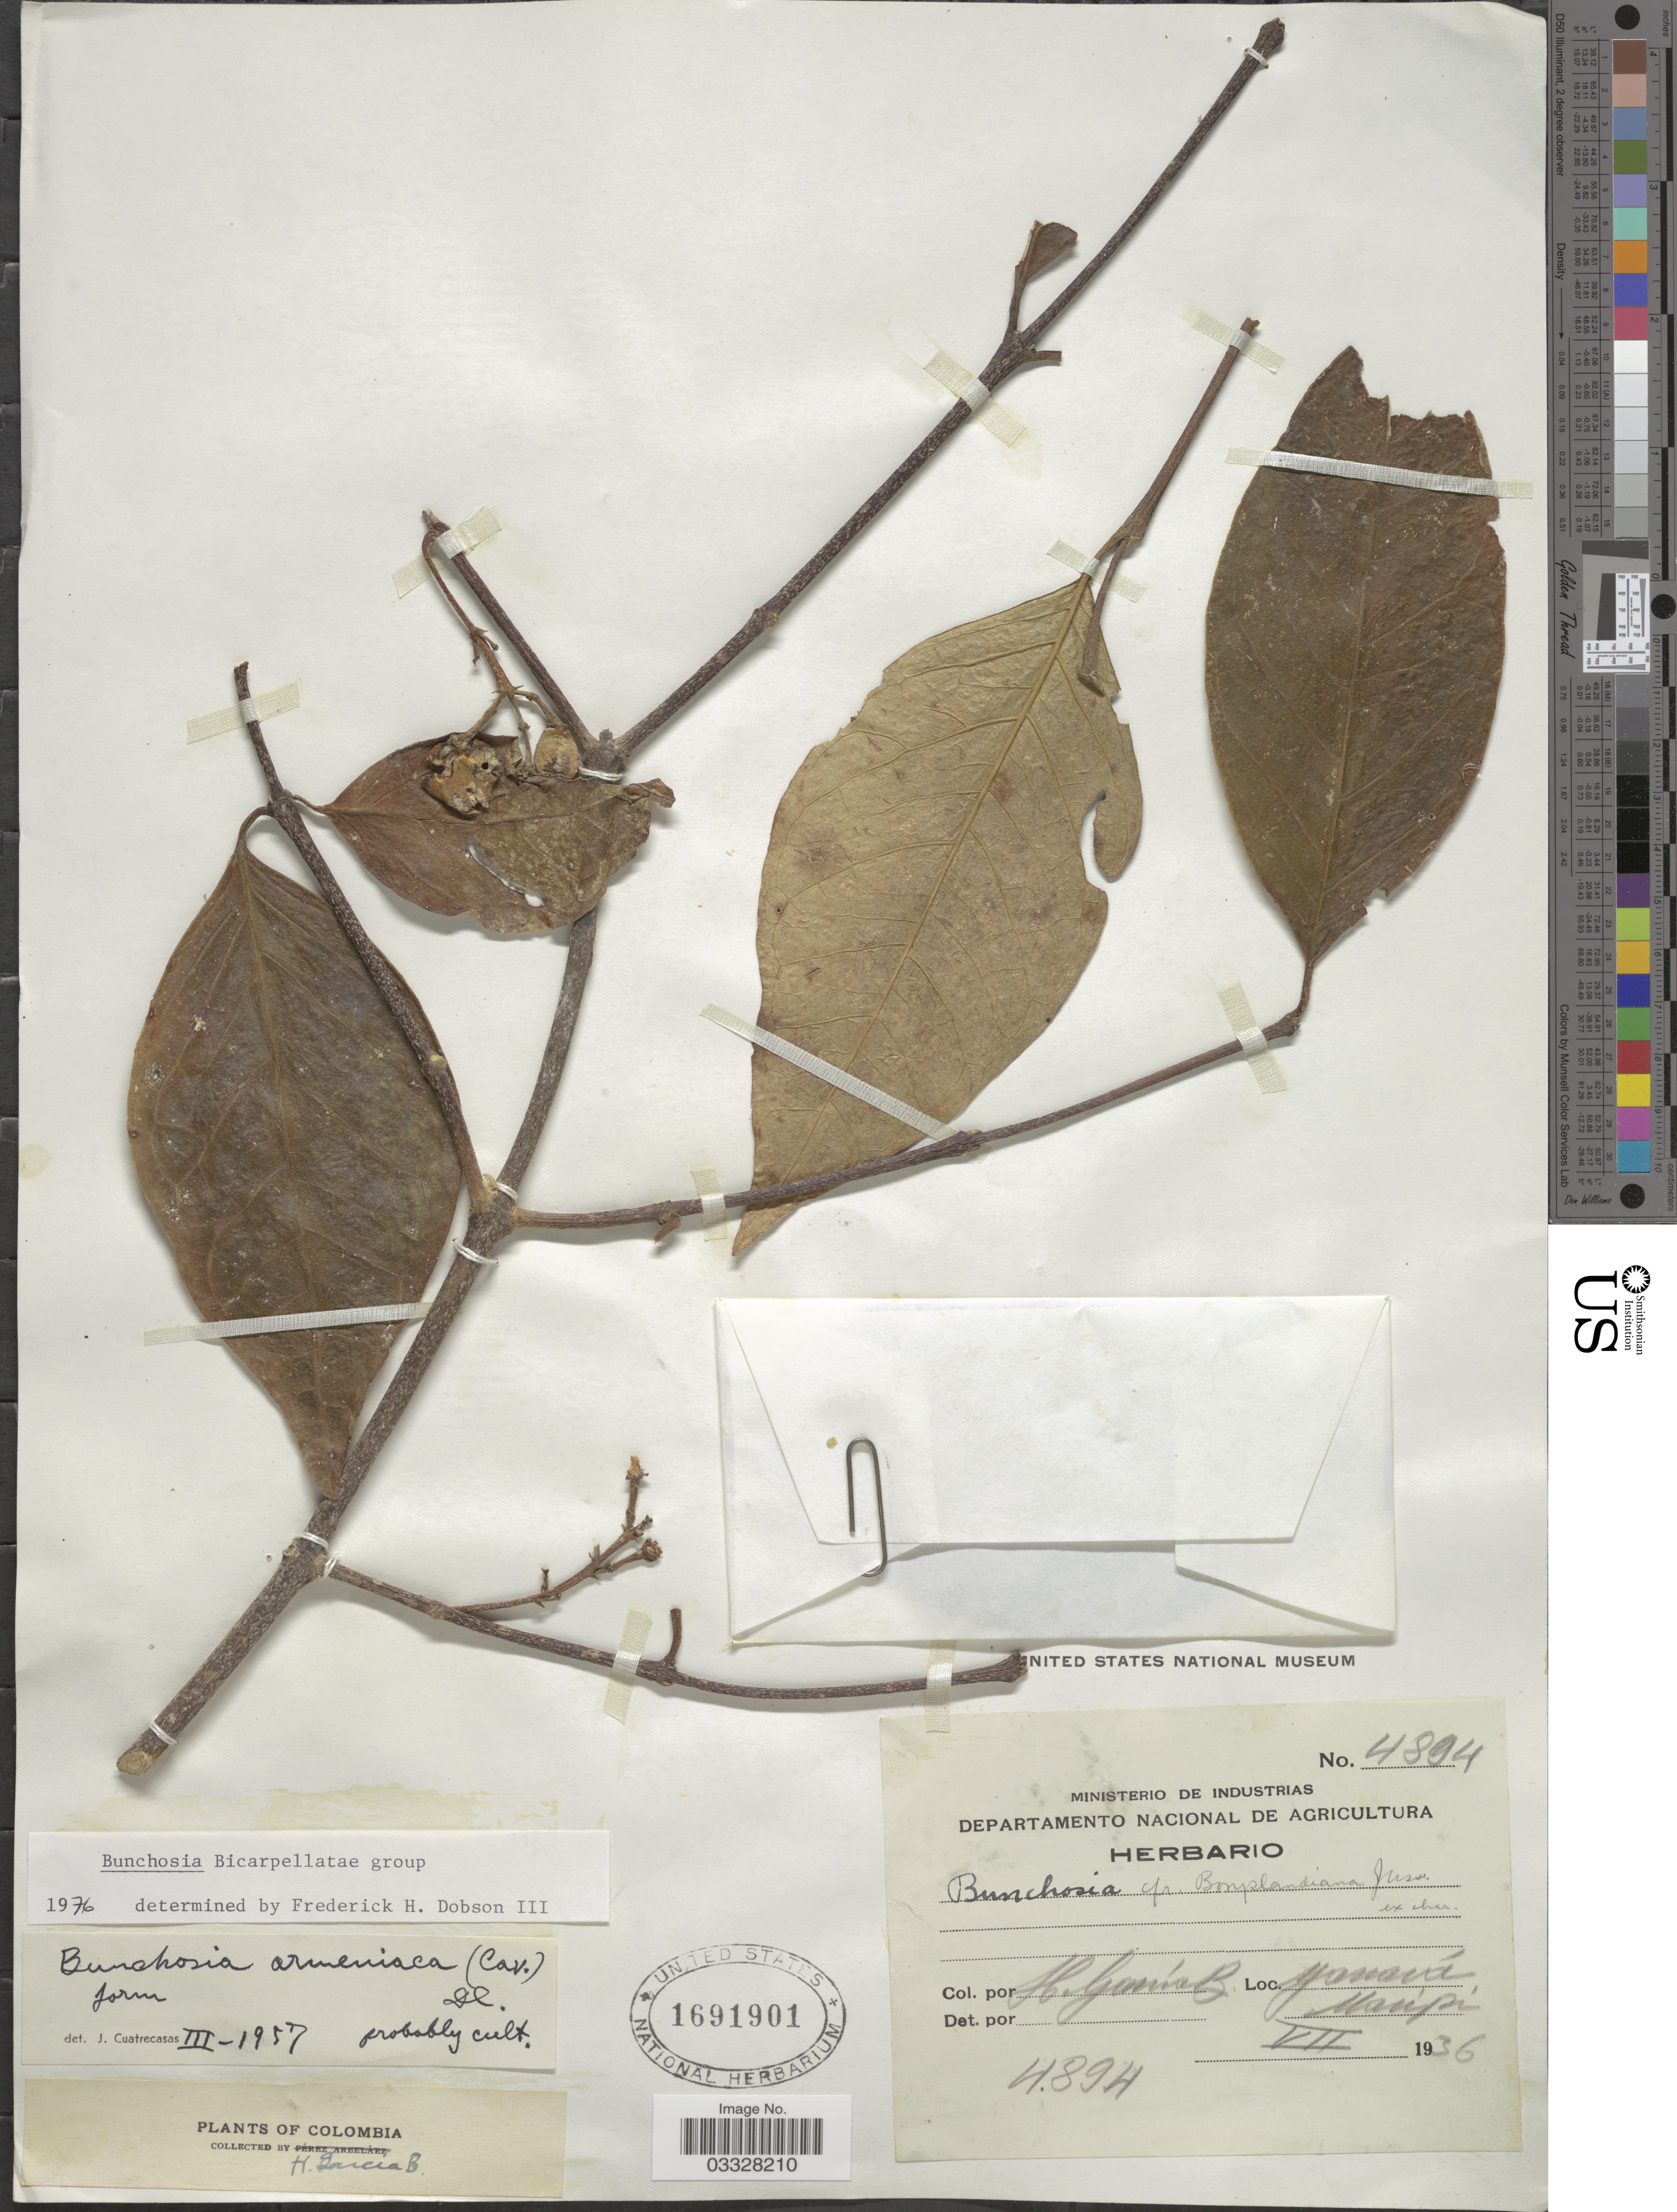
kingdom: Plantae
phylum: Tracheophyta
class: Magnoliopsida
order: Malpighiales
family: Malpighiaceae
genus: Bunchosia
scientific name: Bunchosia armeniaca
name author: (Cav.) DC.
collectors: H. García Barriga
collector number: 4894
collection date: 1936-07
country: Colombia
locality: Yanacá Marípí.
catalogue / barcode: US 1691901